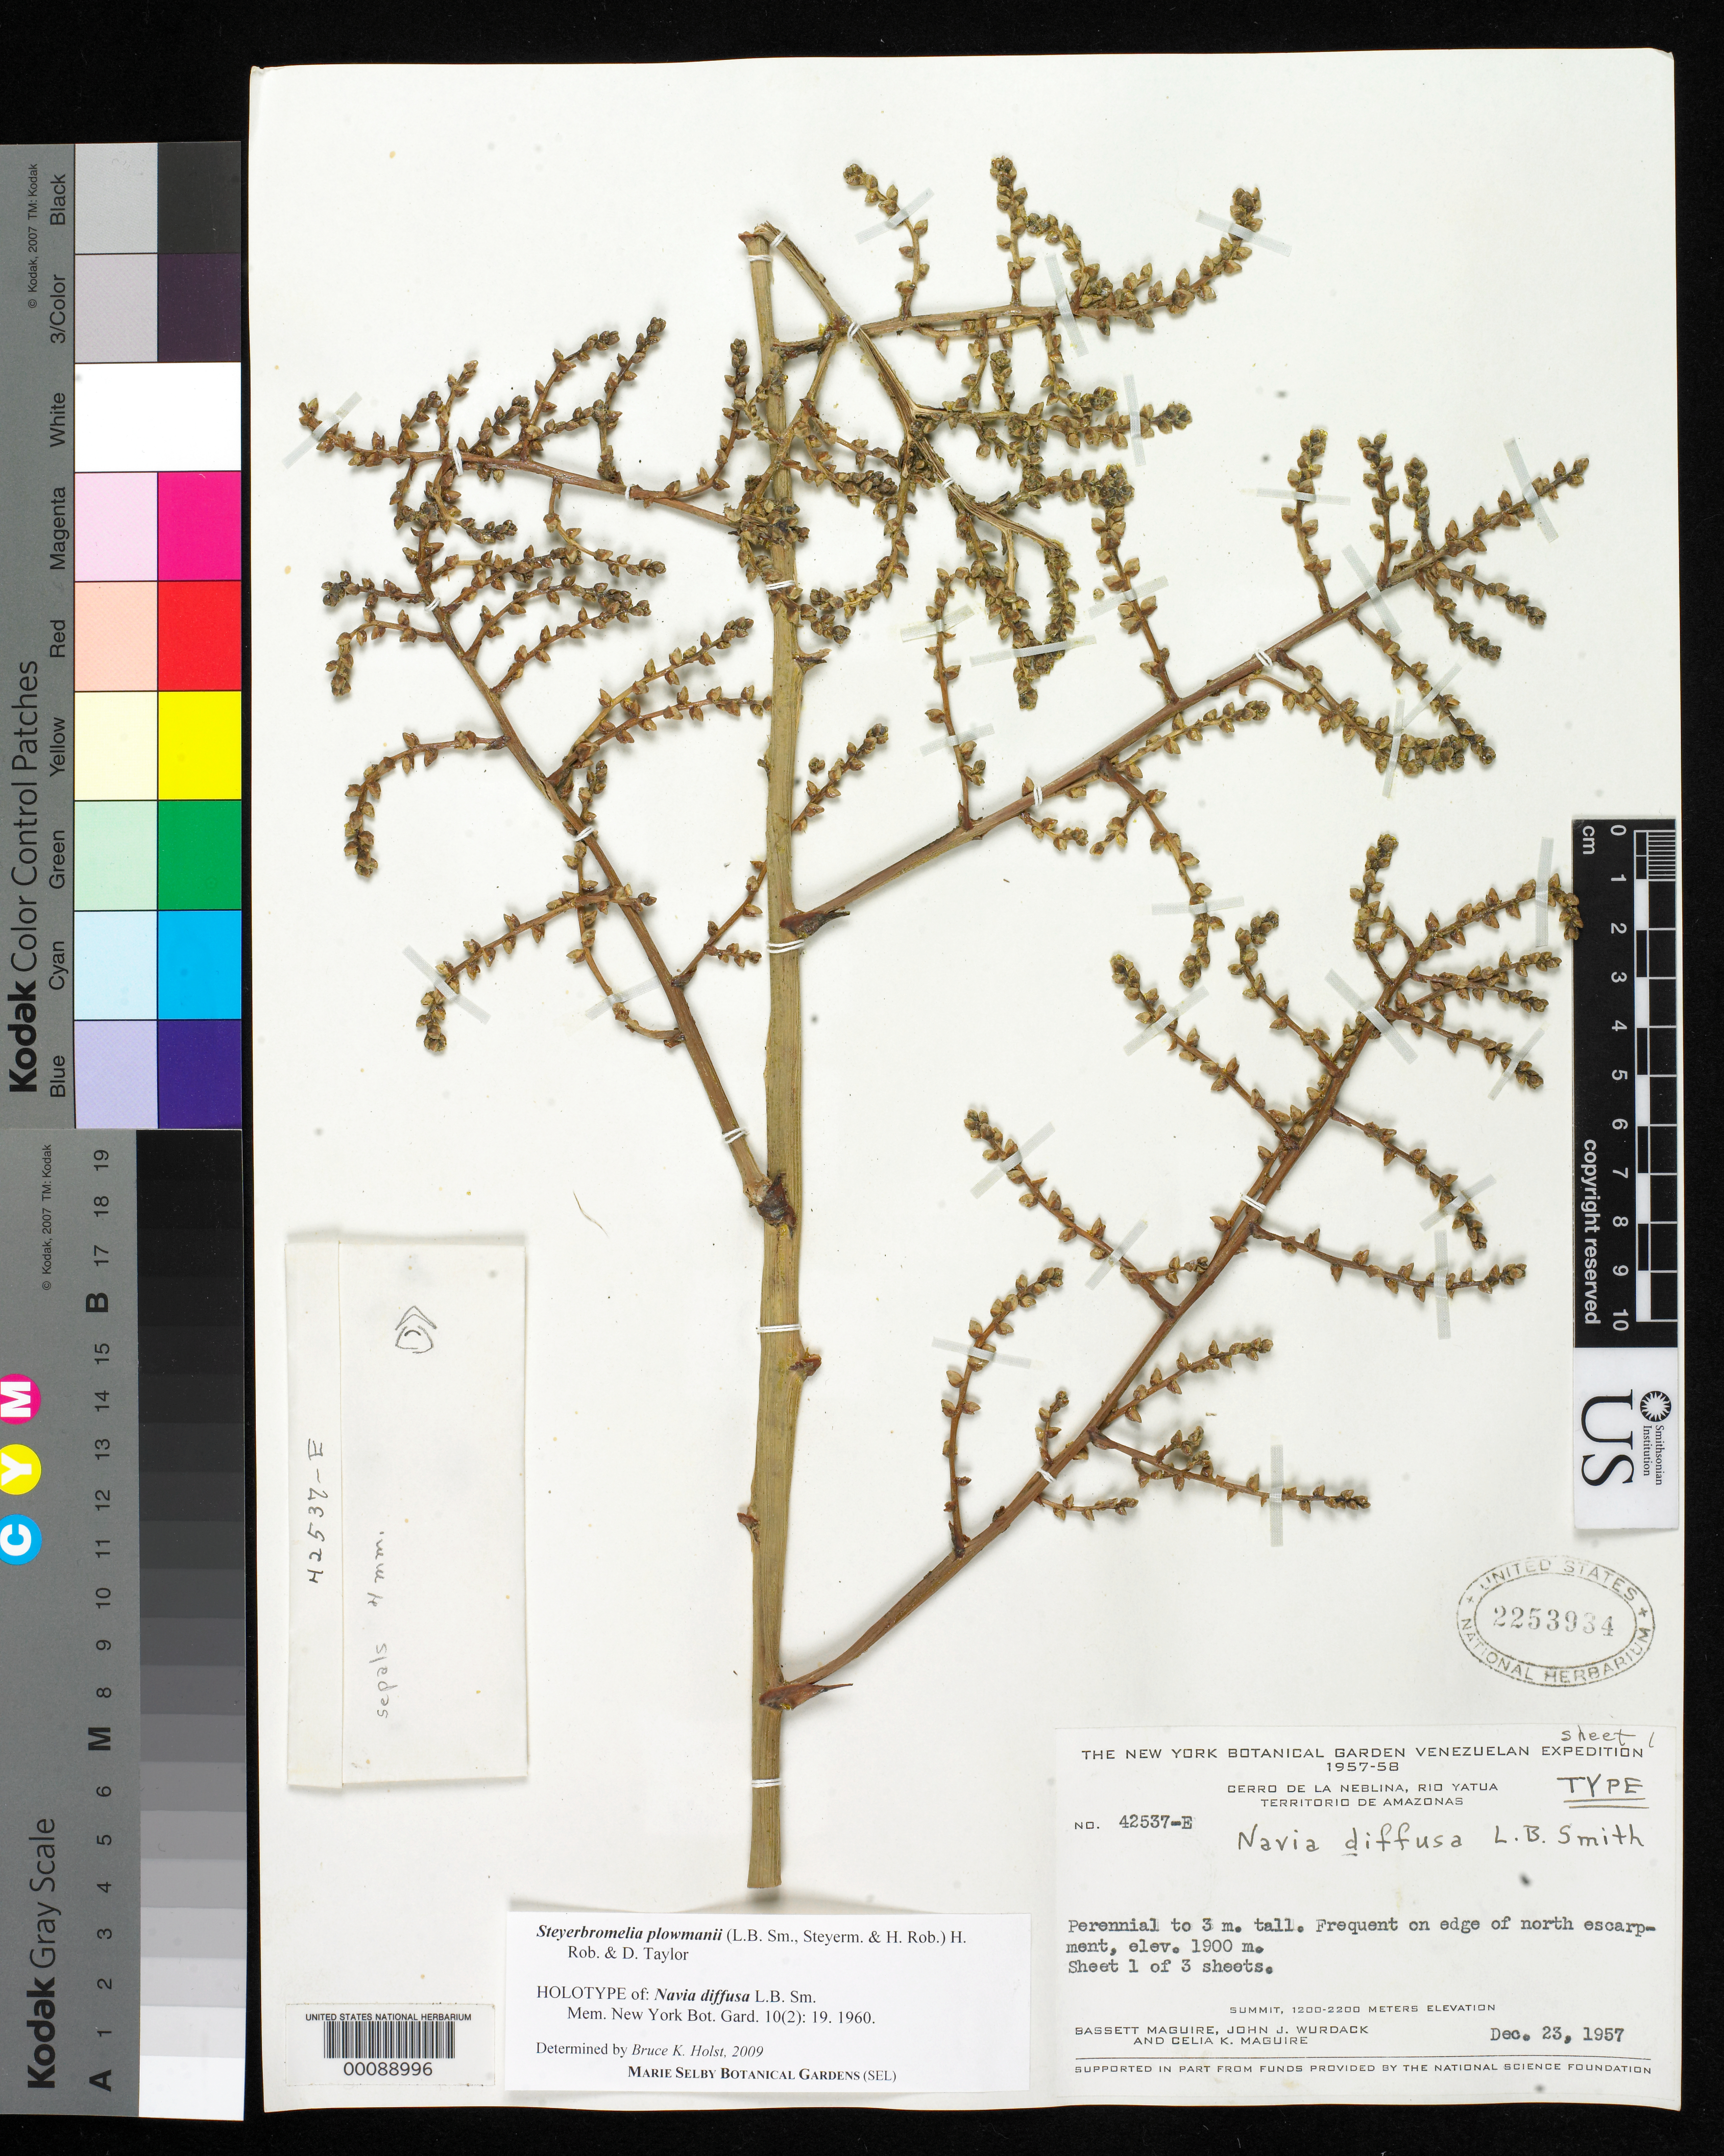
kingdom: Plantae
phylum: Tracheophyta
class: Liliopsida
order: Poales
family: Bromeliaceae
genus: Navia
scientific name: Navia diffusa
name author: L.B. Sm.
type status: Holotype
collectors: B. Maguire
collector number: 42537-E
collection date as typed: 23 Dec 1957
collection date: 1957-12-23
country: Venezuela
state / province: Amazonas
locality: Cerro de La Neblina, Rio Yatua.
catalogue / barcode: US 2253934